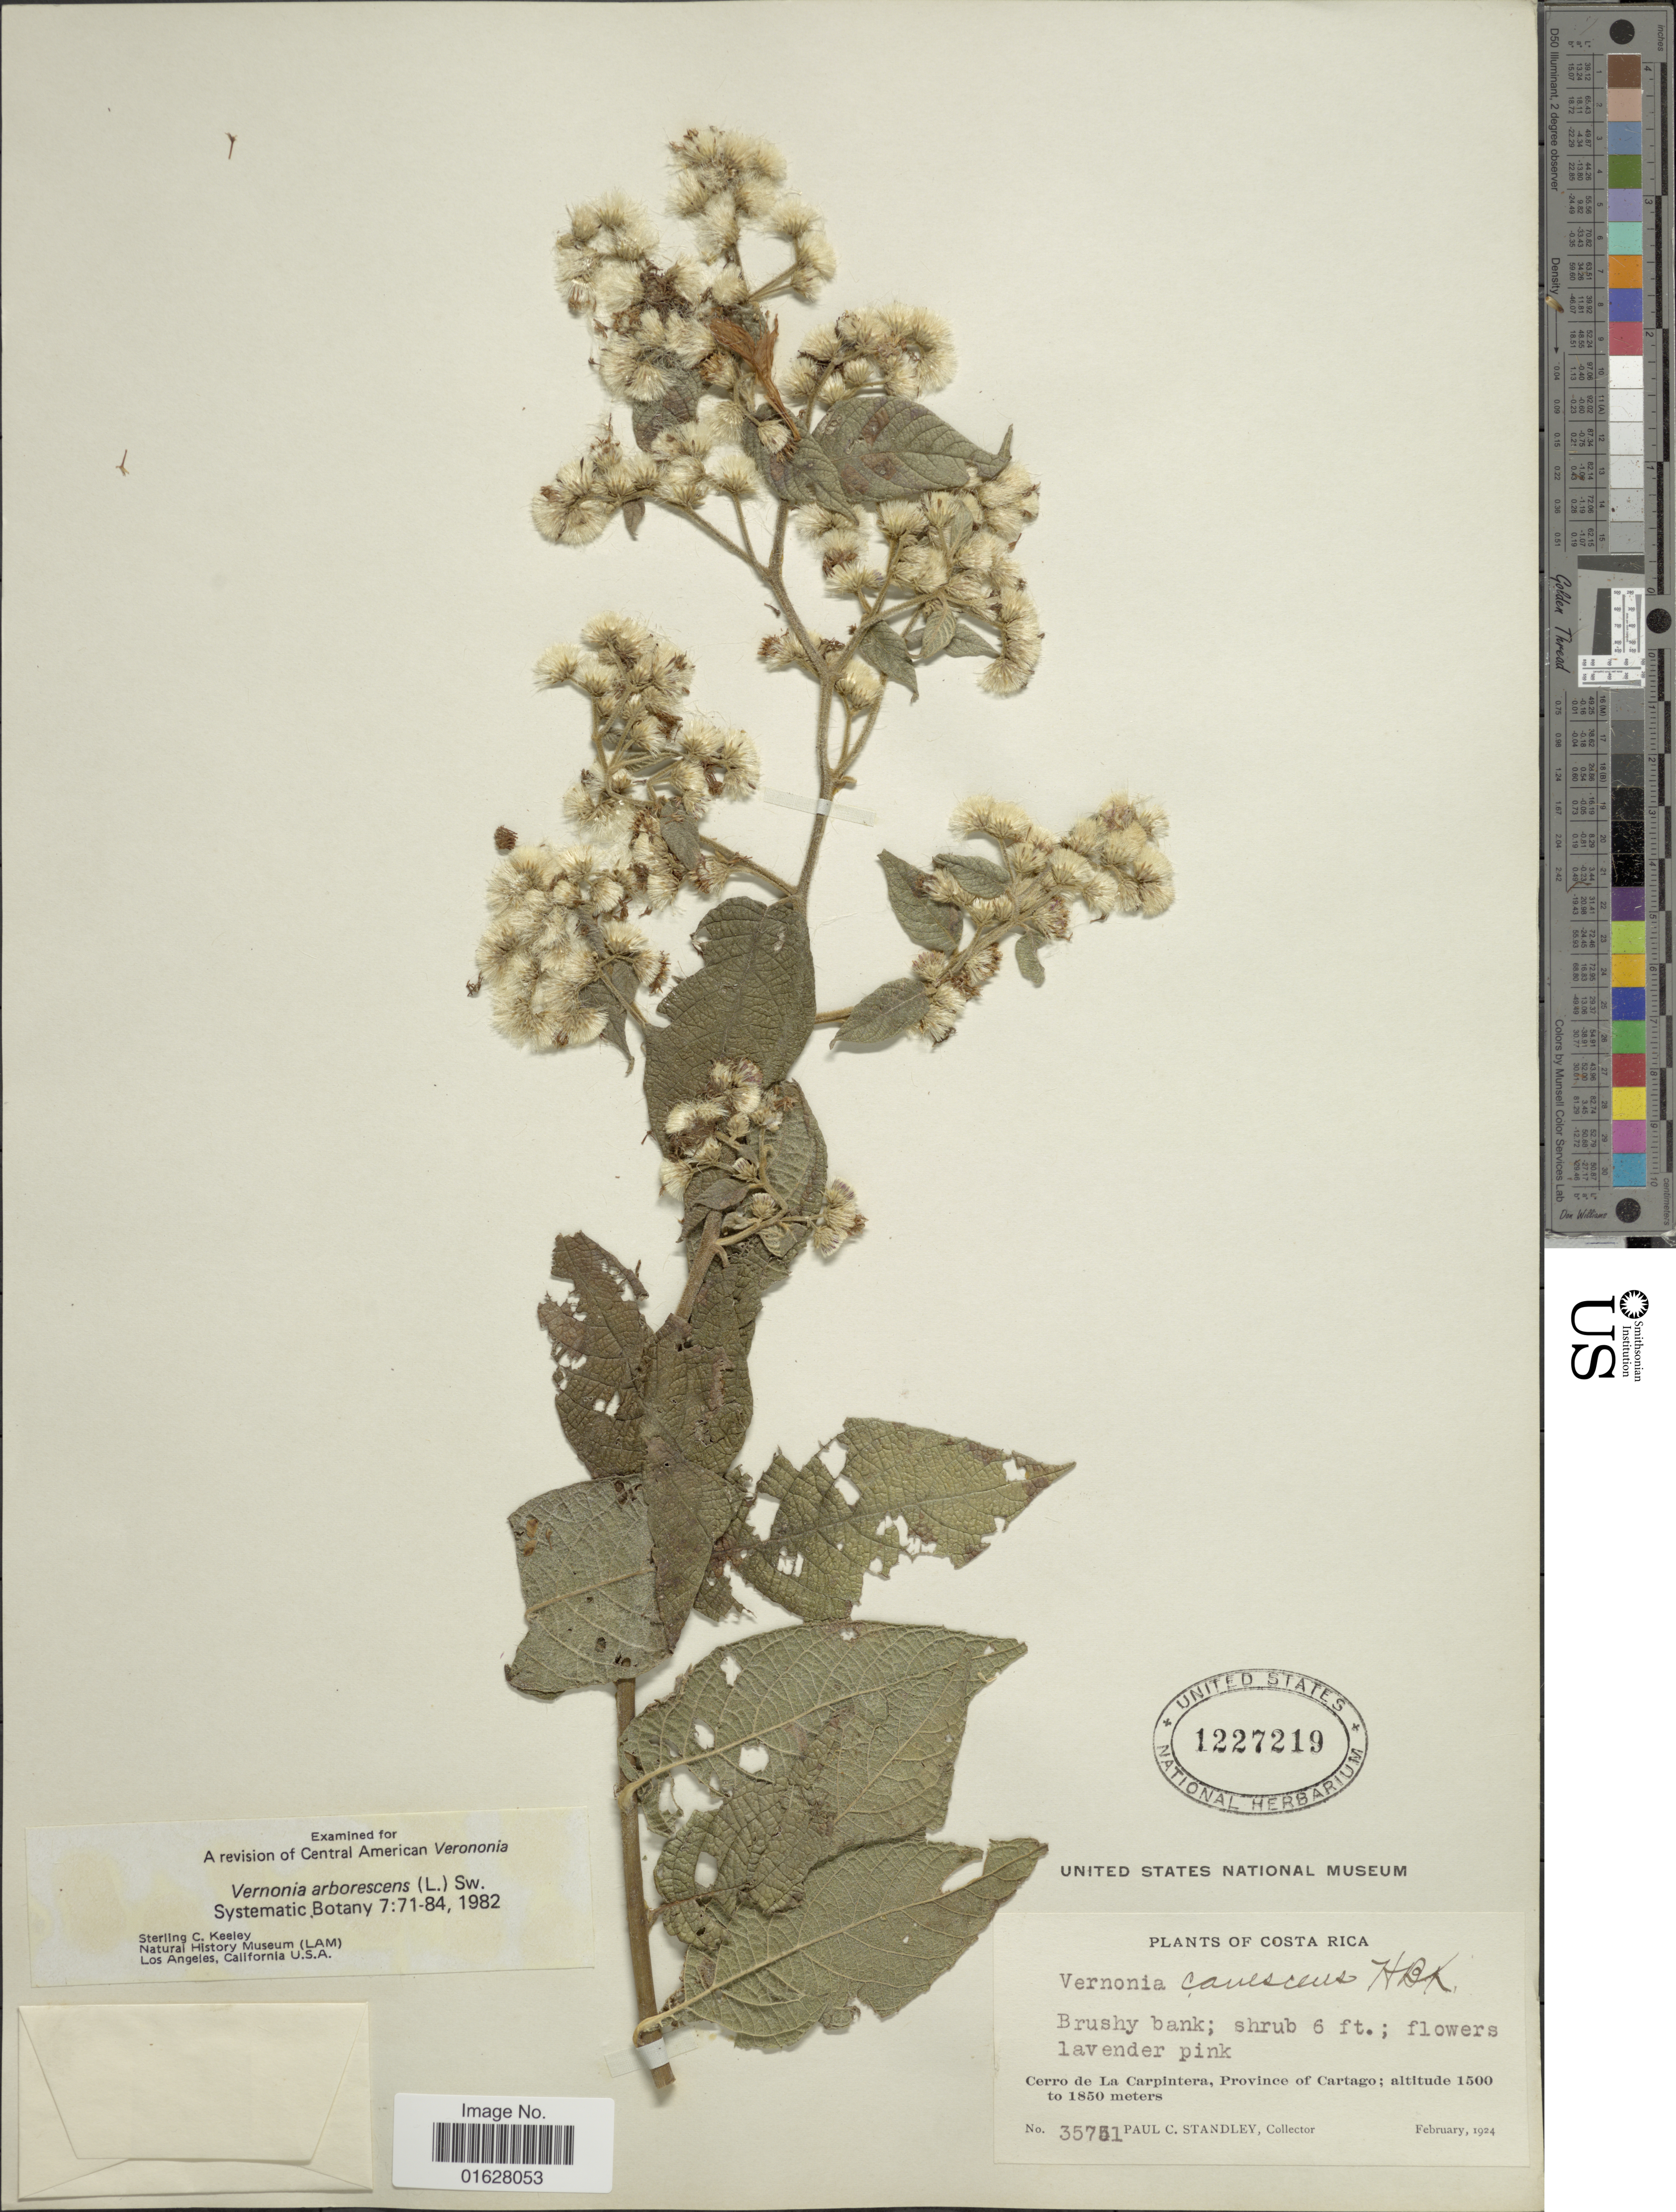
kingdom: Plantae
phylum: Tracheophyta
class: Magnoliopsida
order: Asterales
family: Asteraceae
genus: Lepidaploa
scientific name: Lepidaploa canescens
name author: (Kunth) H. Rob.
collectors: P. C. Standley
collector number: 35751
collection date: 1924-02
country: Costa Rica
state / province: Cartago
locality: Costa Rica. Cerro de La Carpintera, Province of Cartago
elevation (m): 1500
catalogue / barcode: US 1227219